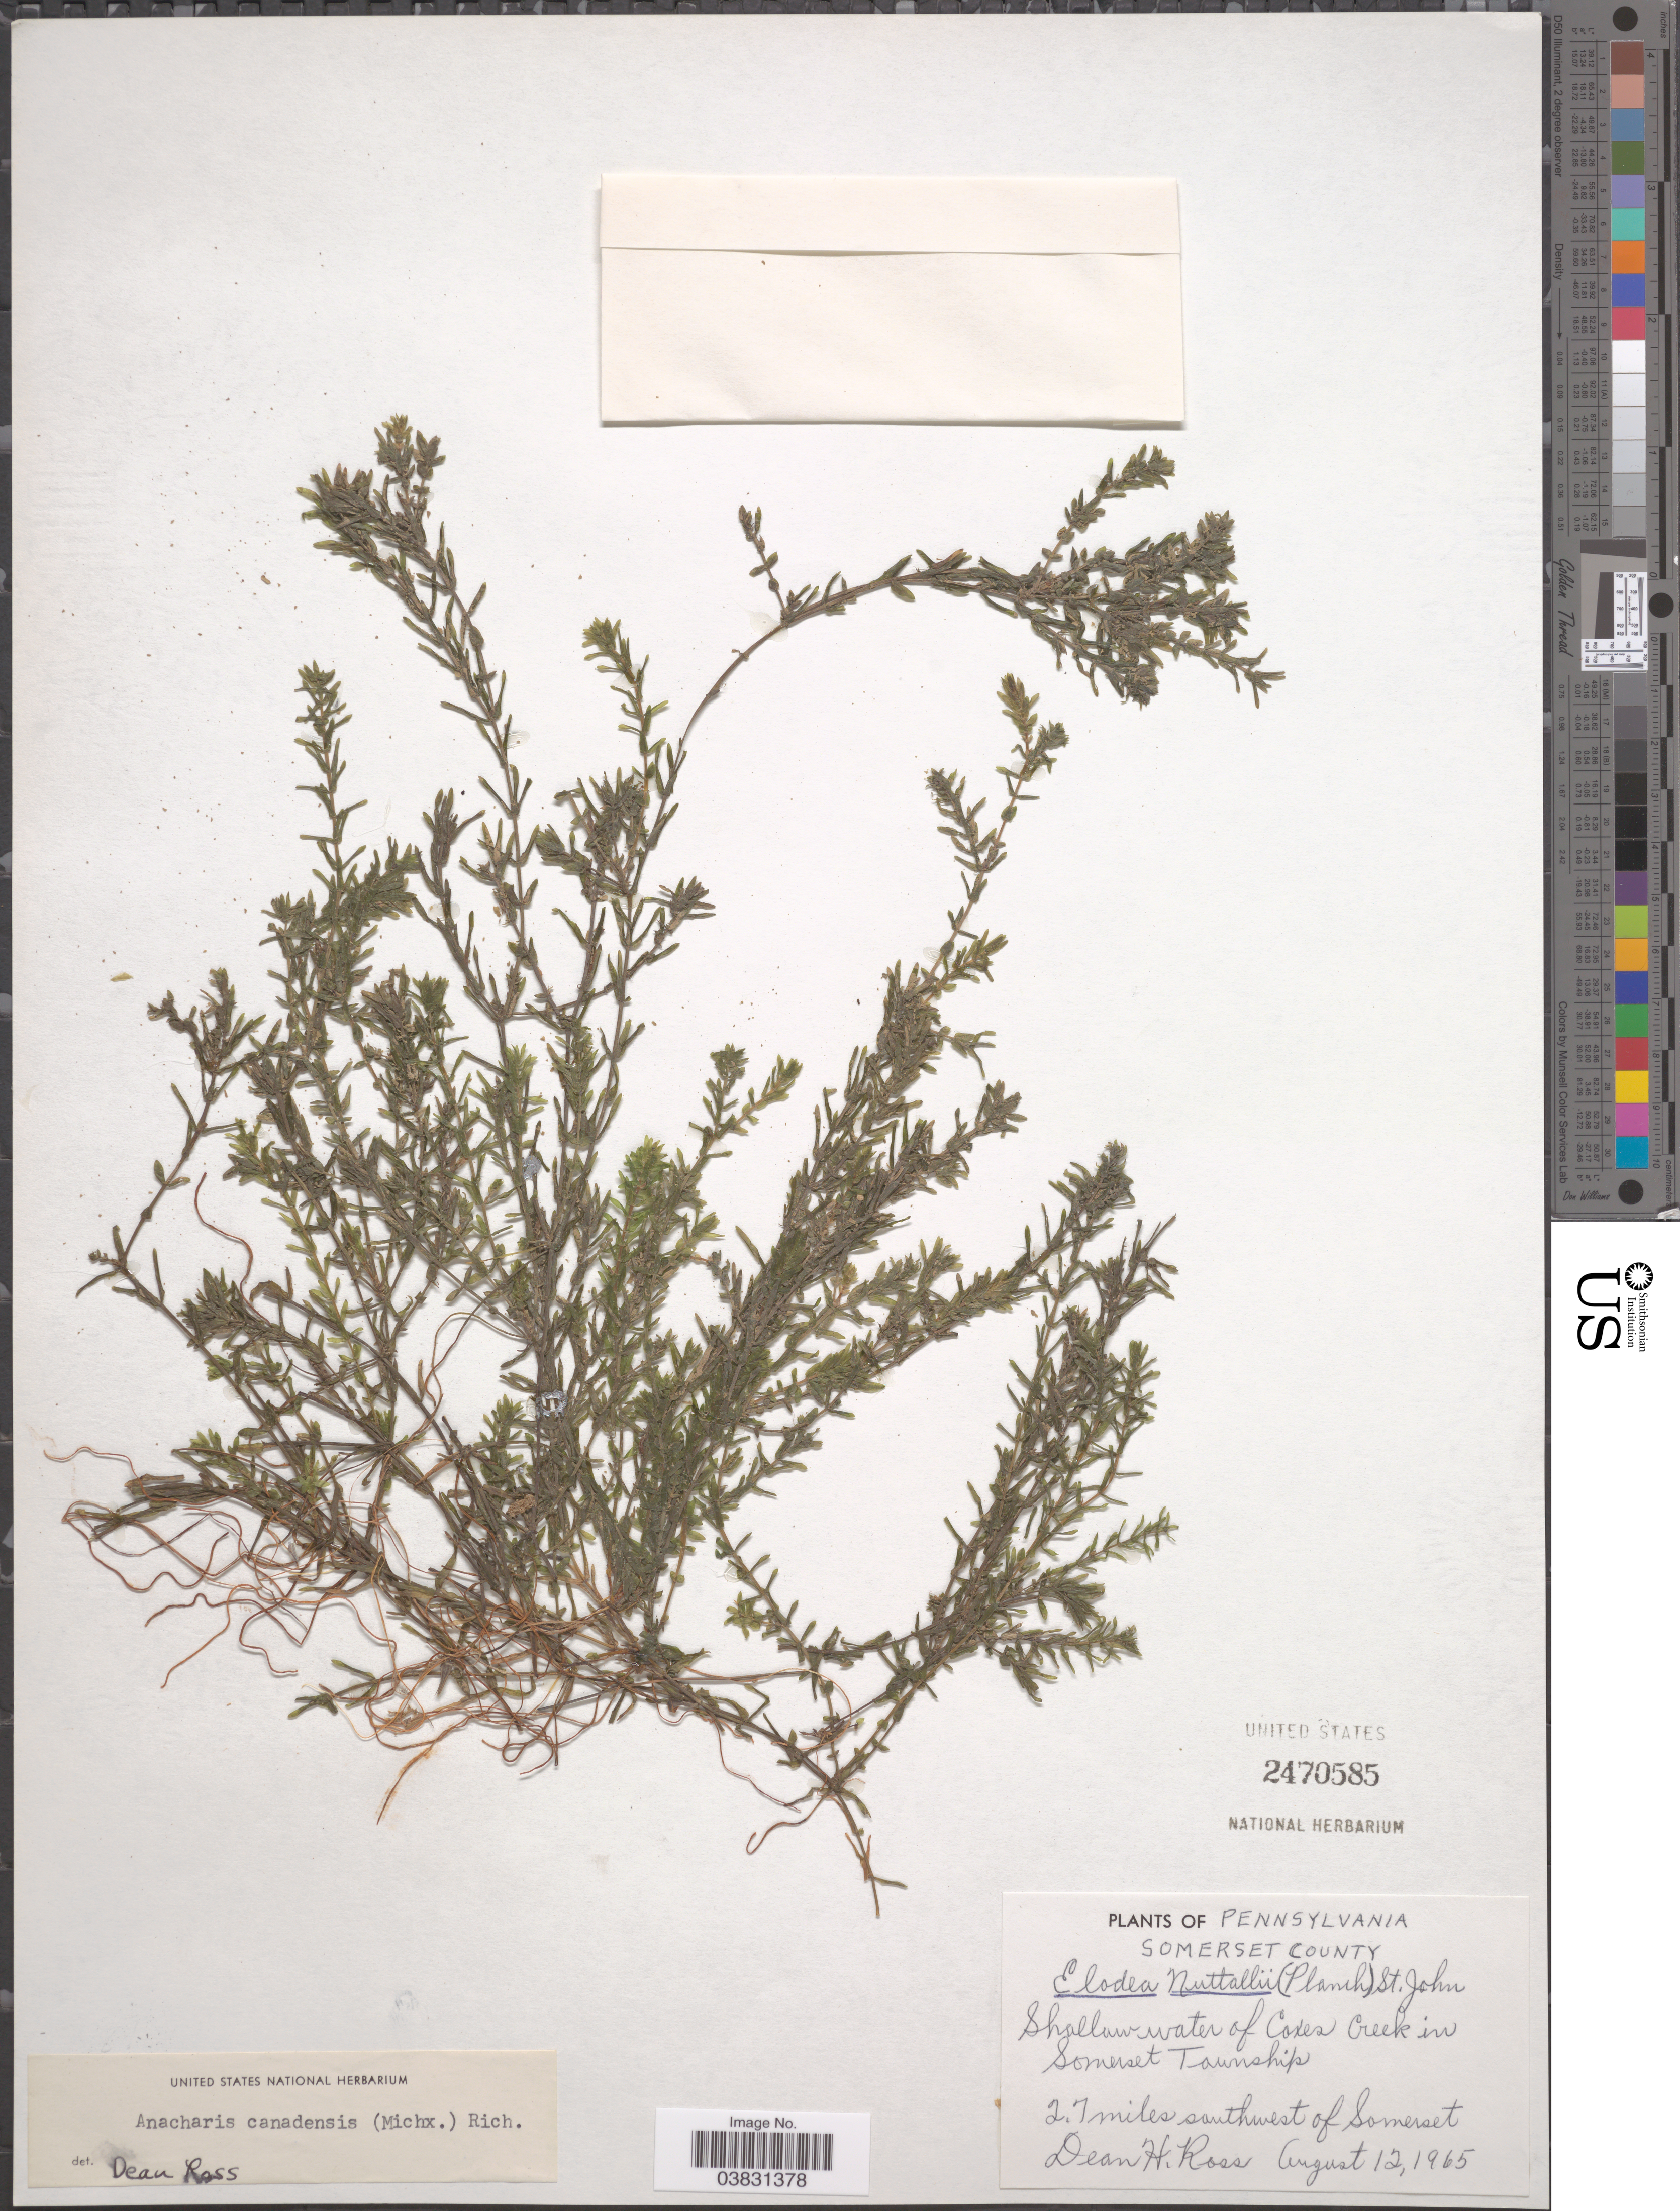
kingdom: Plantae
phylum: Tracheophyta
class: Liliopsida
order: Alismatales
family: Hydrocharitaceae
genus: Elodea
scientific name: Elodea canadensis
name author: Michx.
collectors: D. Ross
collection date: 1965-08-12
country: United States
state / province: Pennsylvania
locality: Somerset County. Shallow water of Coxes Creek in Somerset Township. 2.7 miles southwest of Somerset.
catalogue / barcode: US 2470585